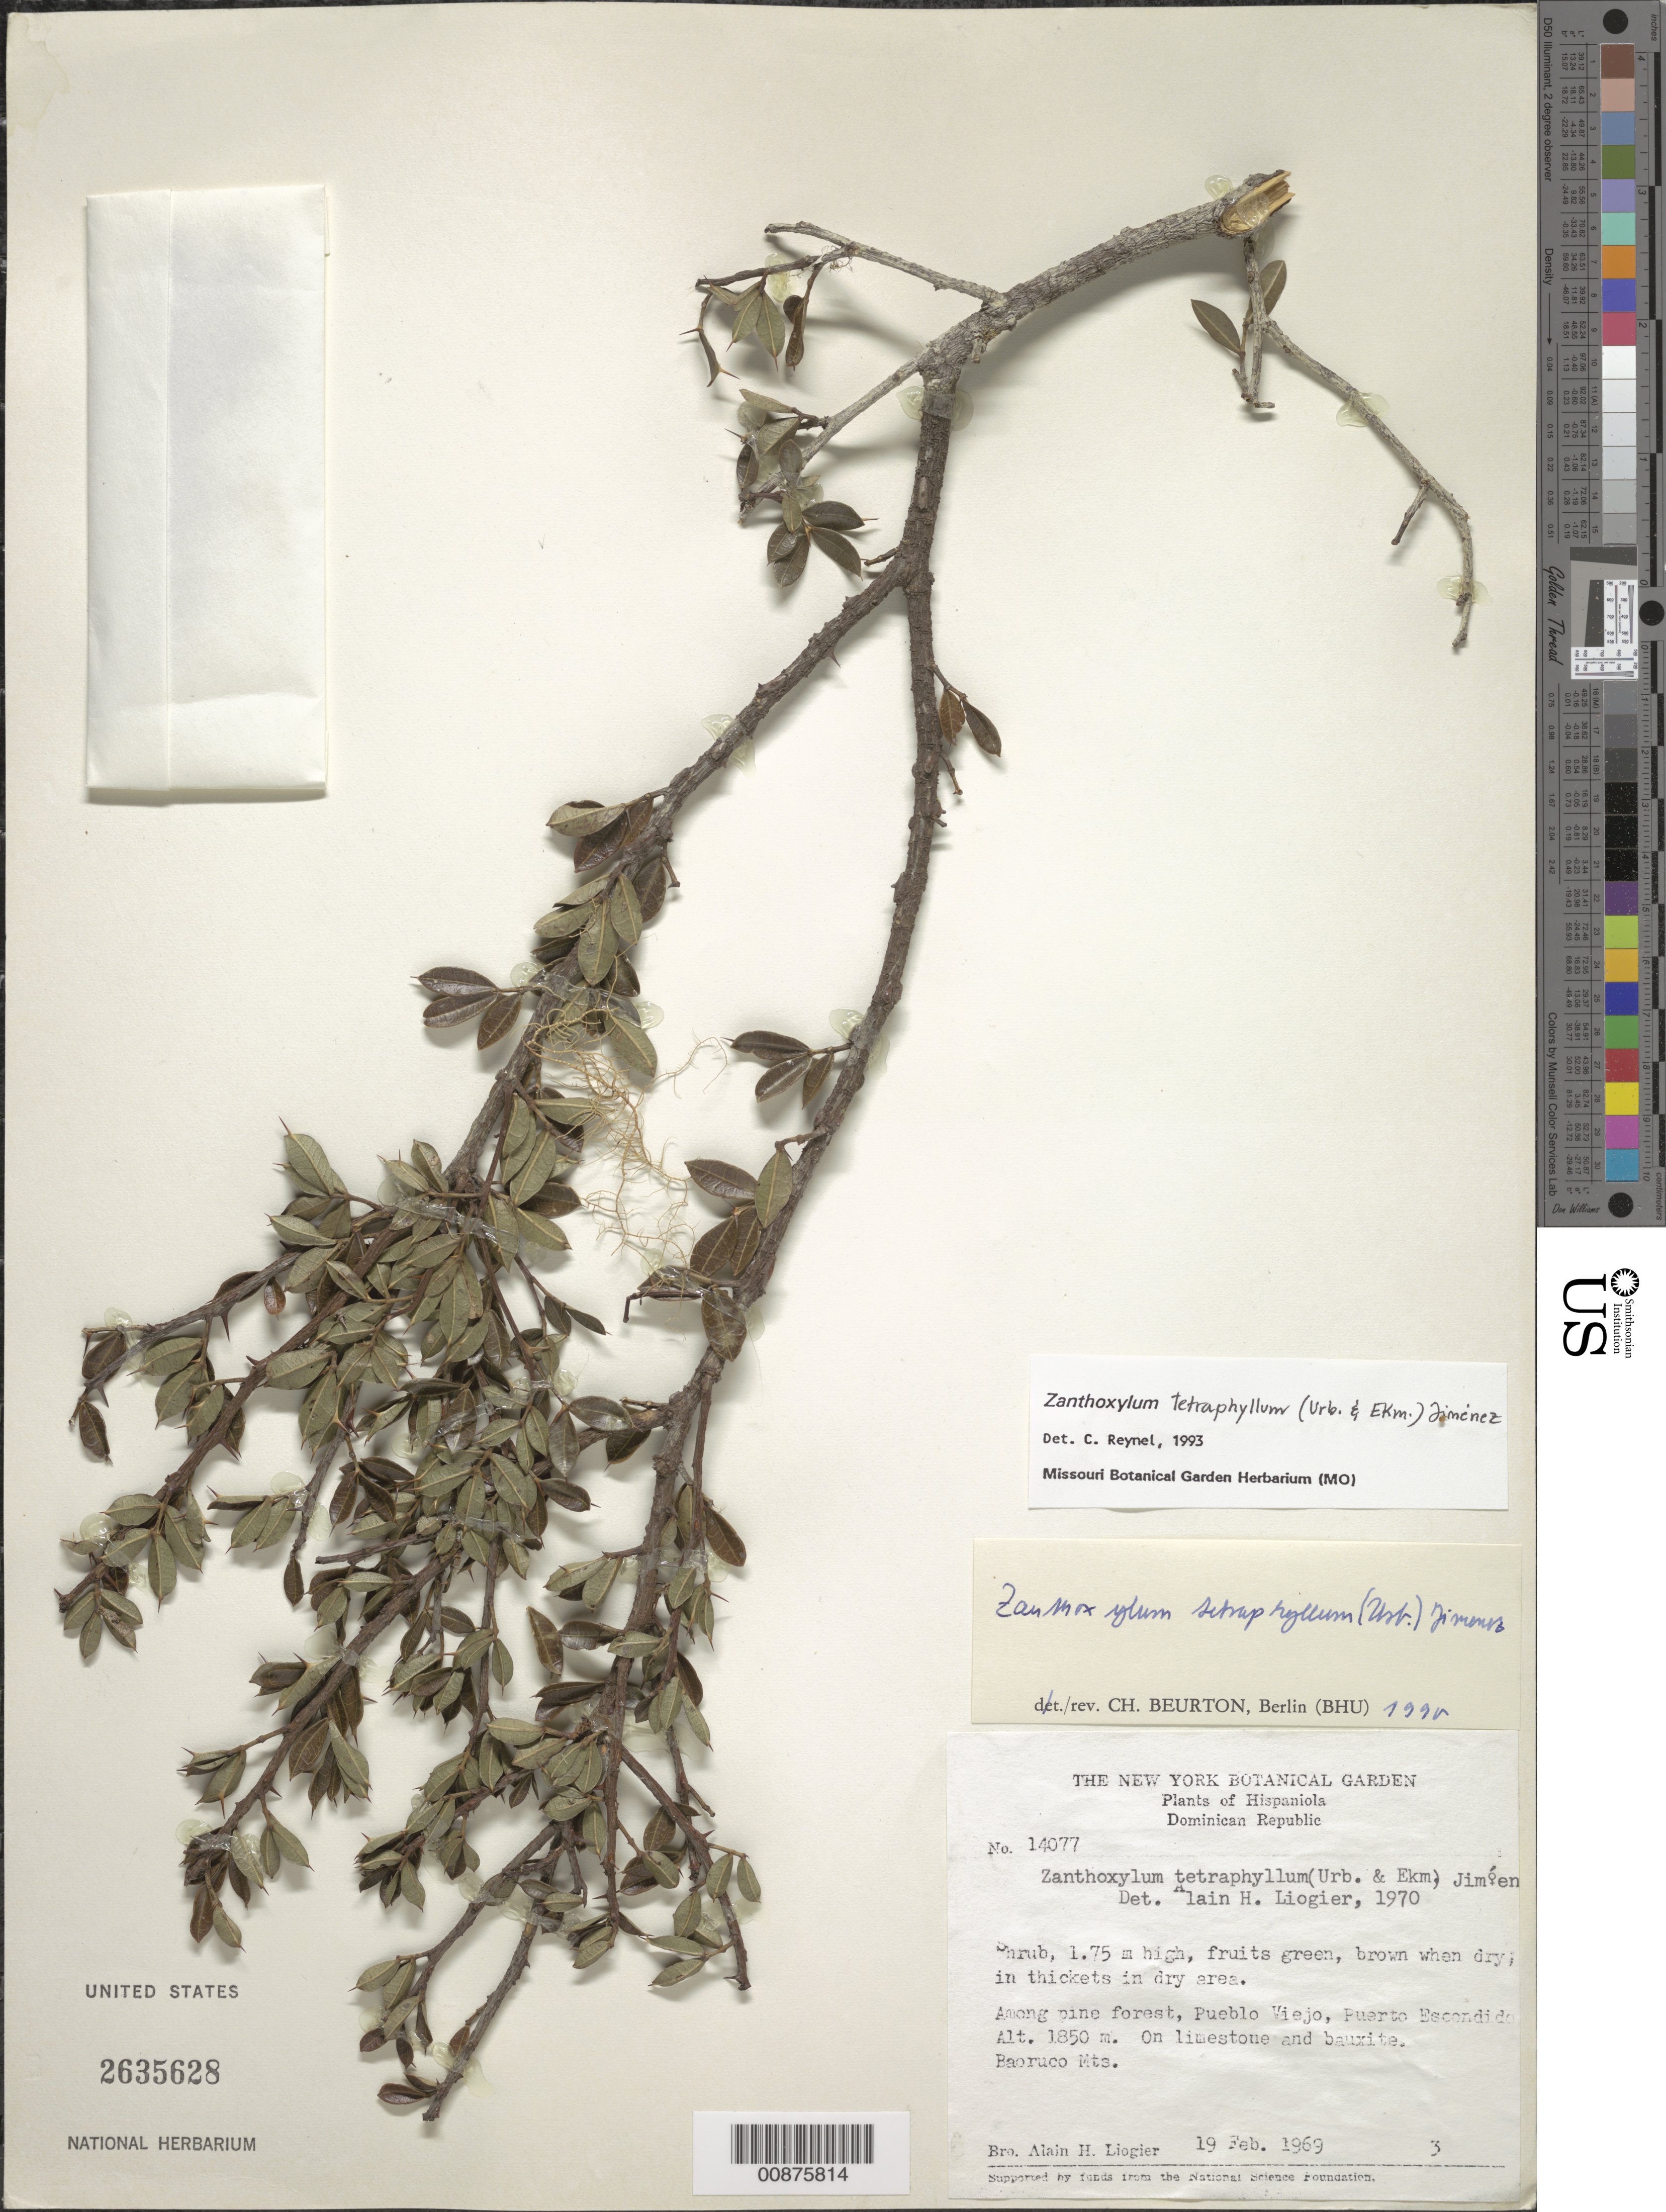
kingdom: Plantae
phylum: Tracheophyta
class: Magnoliopsida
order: Sapindales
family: Rutaceae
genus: Zanthoxylum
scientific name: Zanthoxylum tetraphyllum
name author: (Urb. & Ekman) J. Jiménez Alm.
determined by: Reynel, Carlos A., (MO), Missouri Botanical Garden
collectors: A. H. Liogier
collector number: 14077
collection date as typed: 19 Feb 1969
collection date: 1969-02-19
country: Dominican Republic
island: Hispaniola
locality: Pueblo Viejo, Puerto Escondido, Baoruco Mts.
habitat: In thickets in dry area among pine forest on limestone and bauxite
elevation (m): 1850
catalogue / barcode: US 2635628